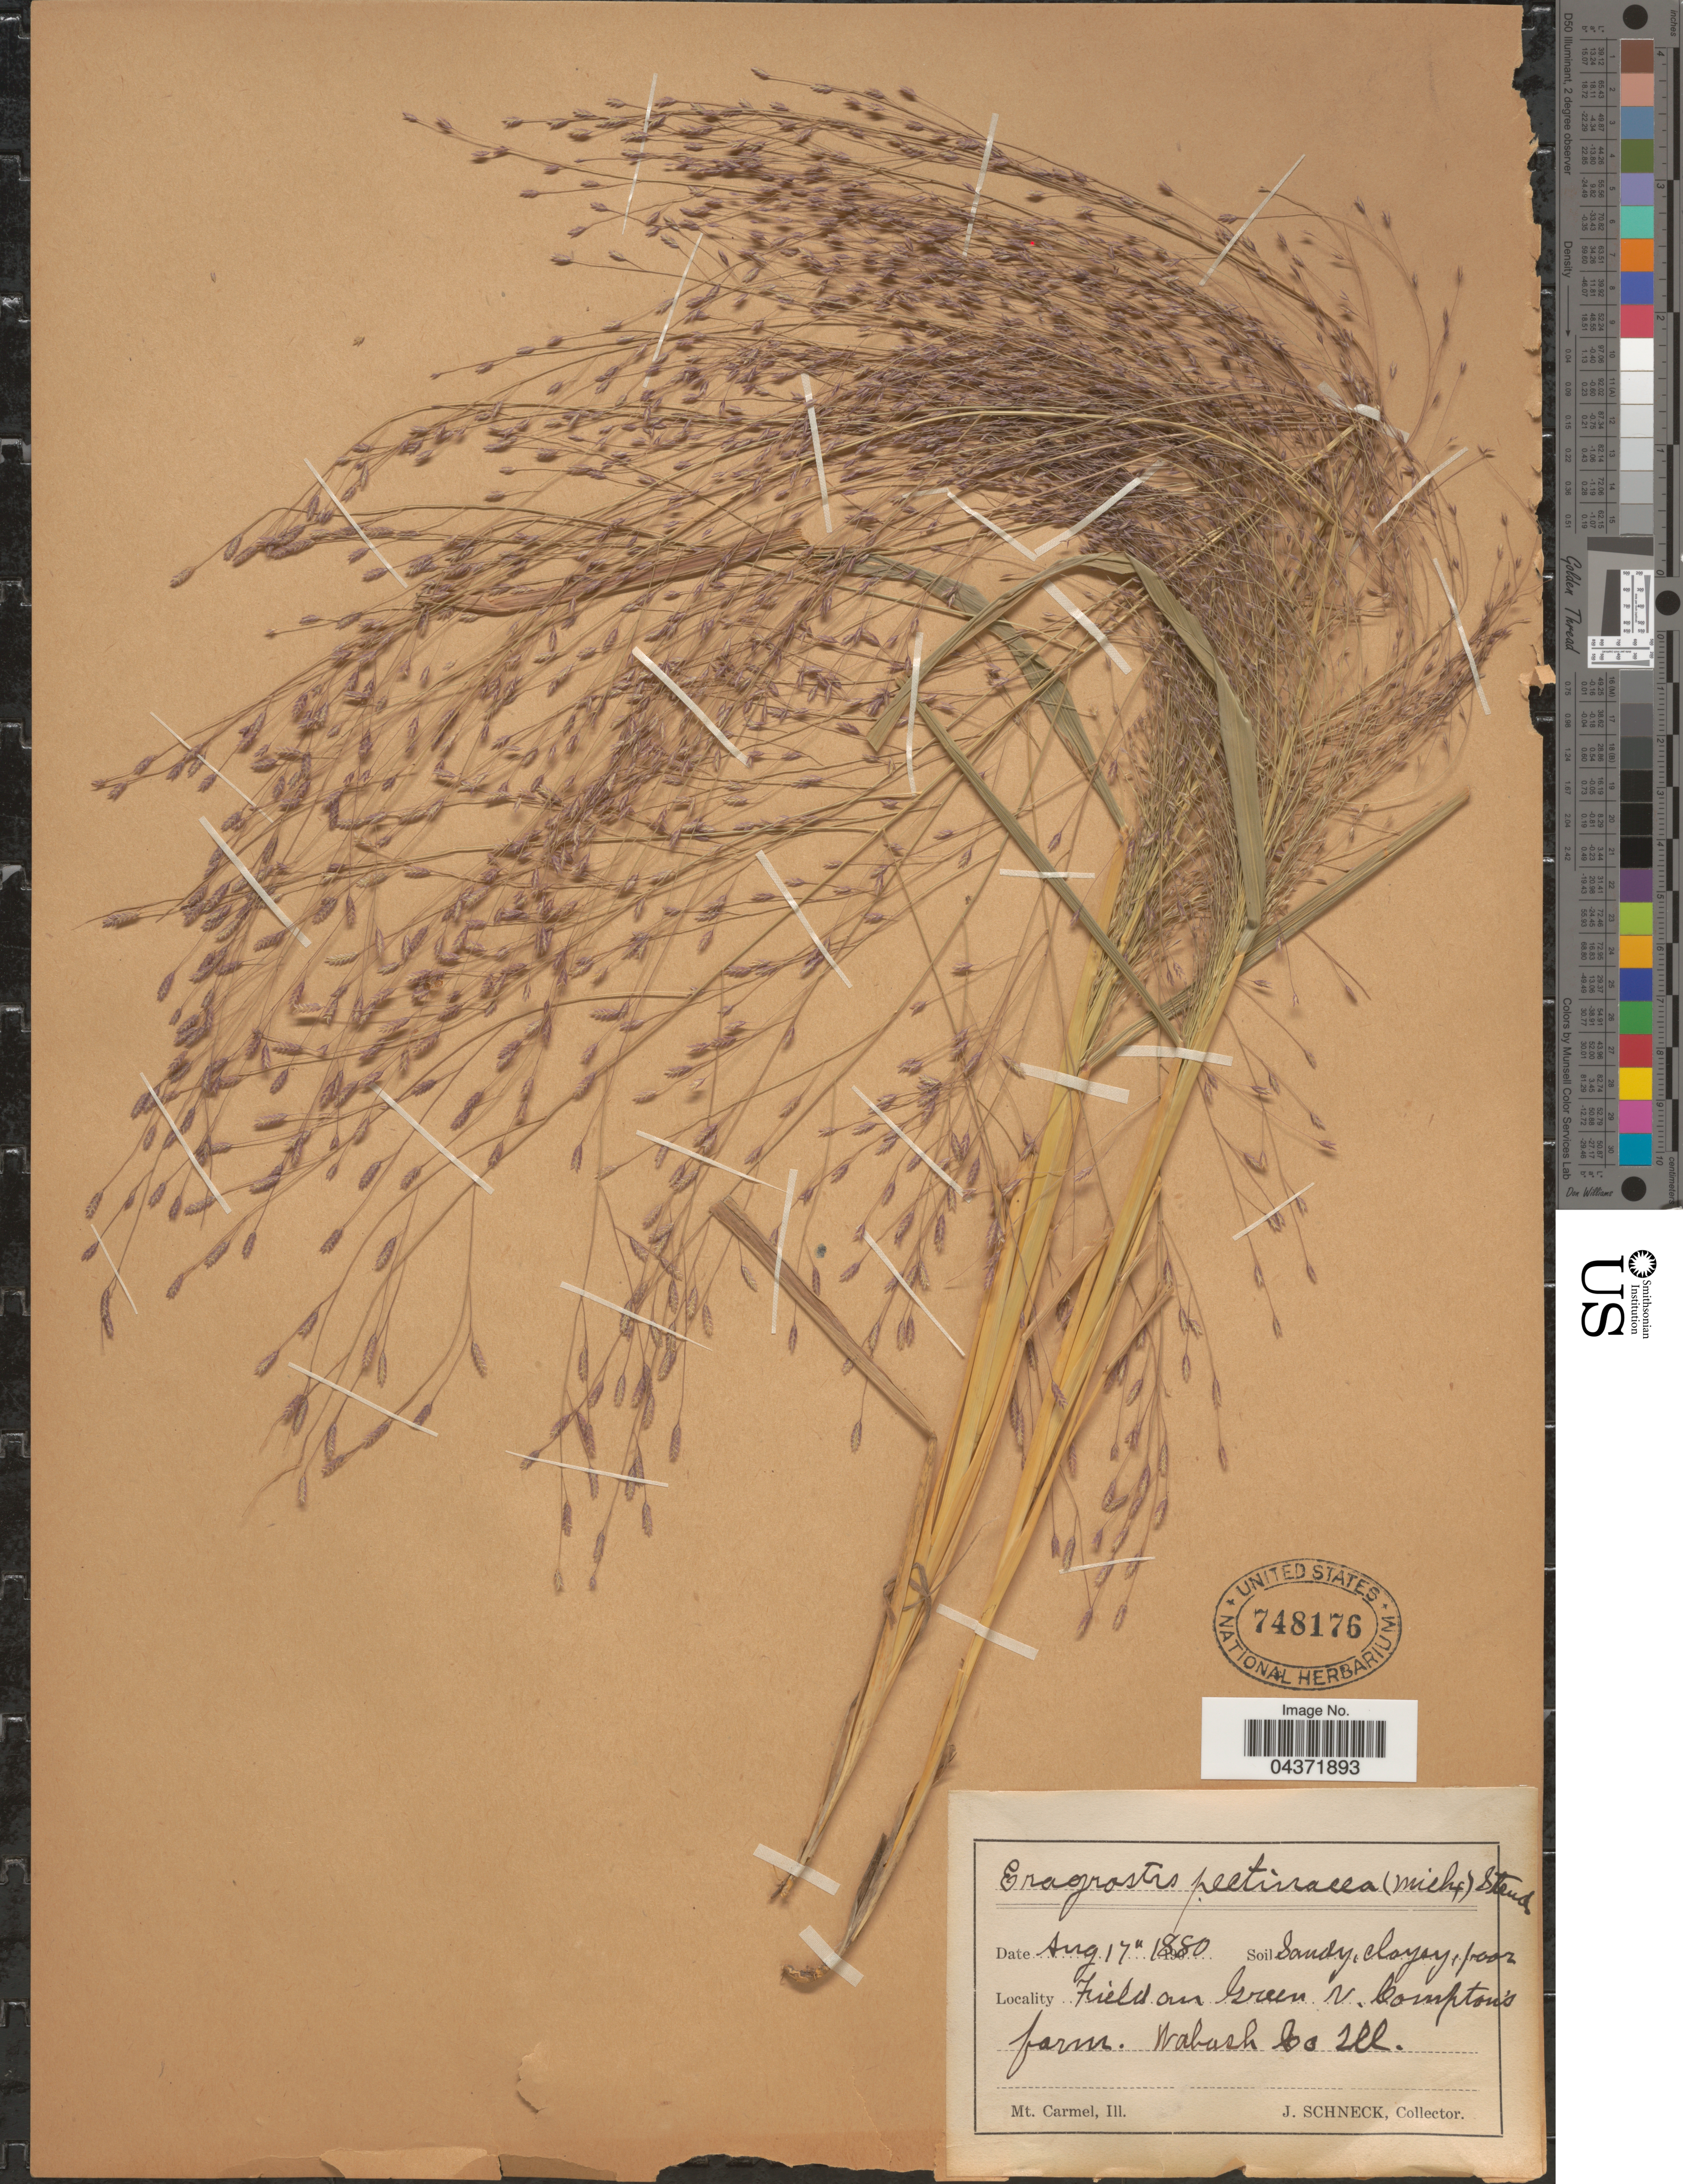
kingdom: Plantae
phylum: Tracheophyta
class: Liliopsida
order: Poales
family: Poaceae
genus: Eragrostis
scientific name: Eragrostis spectabilis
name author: (Pursh) Steud.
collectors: J. Schneck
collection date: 1880-08-17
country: United States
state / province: Illinois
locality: Field on Green N. Compton's farm. Wabash Co. Mt. Carmel [unsure placement].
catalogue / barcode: US 748176